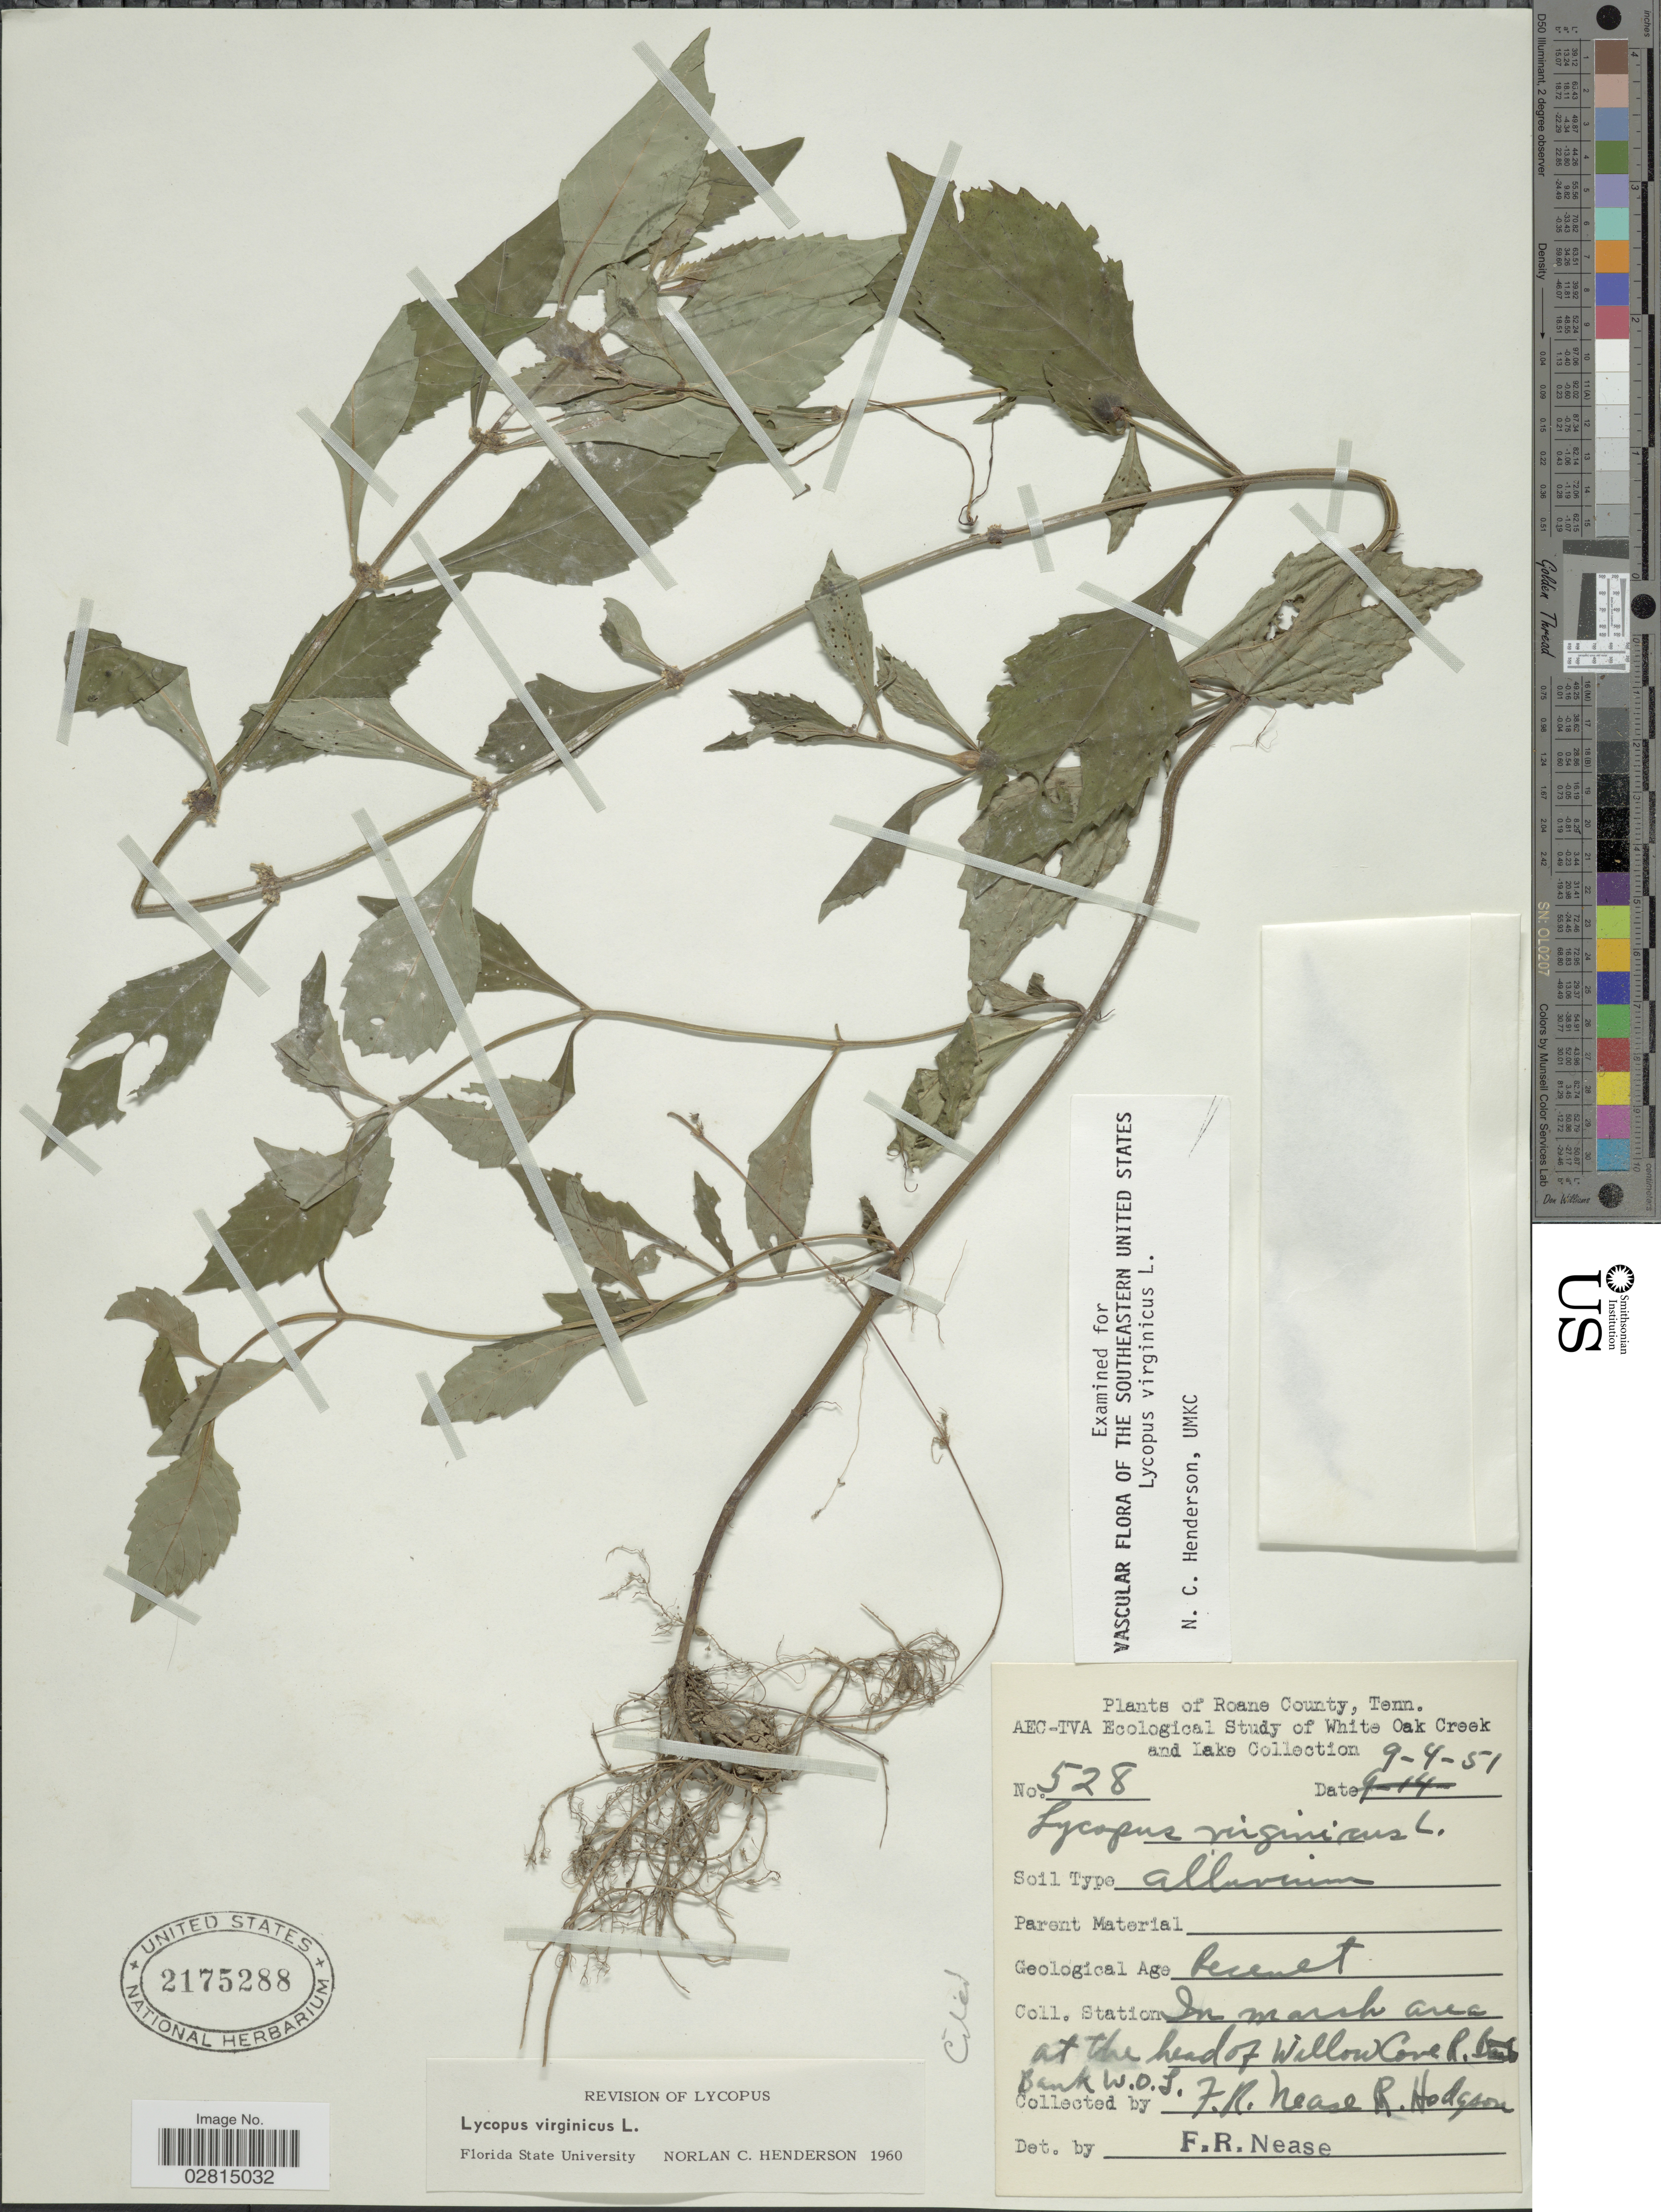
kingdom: Plantae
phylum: Tracheophyta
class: Magnoliopsida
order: Lamiales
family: Lamiaceae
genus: Lycopus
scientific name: Lycopus virginicus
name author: L.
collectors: F. Nease & R. Hodgson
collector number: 528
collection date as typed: Transcribed d/m/y: 4/9/51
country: United States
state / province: Tennessee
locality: Roane County, Tenn., White Oak Creek and Lake, at the head of Willow Cove R. bank W.O.S.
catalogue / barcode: US 2175288